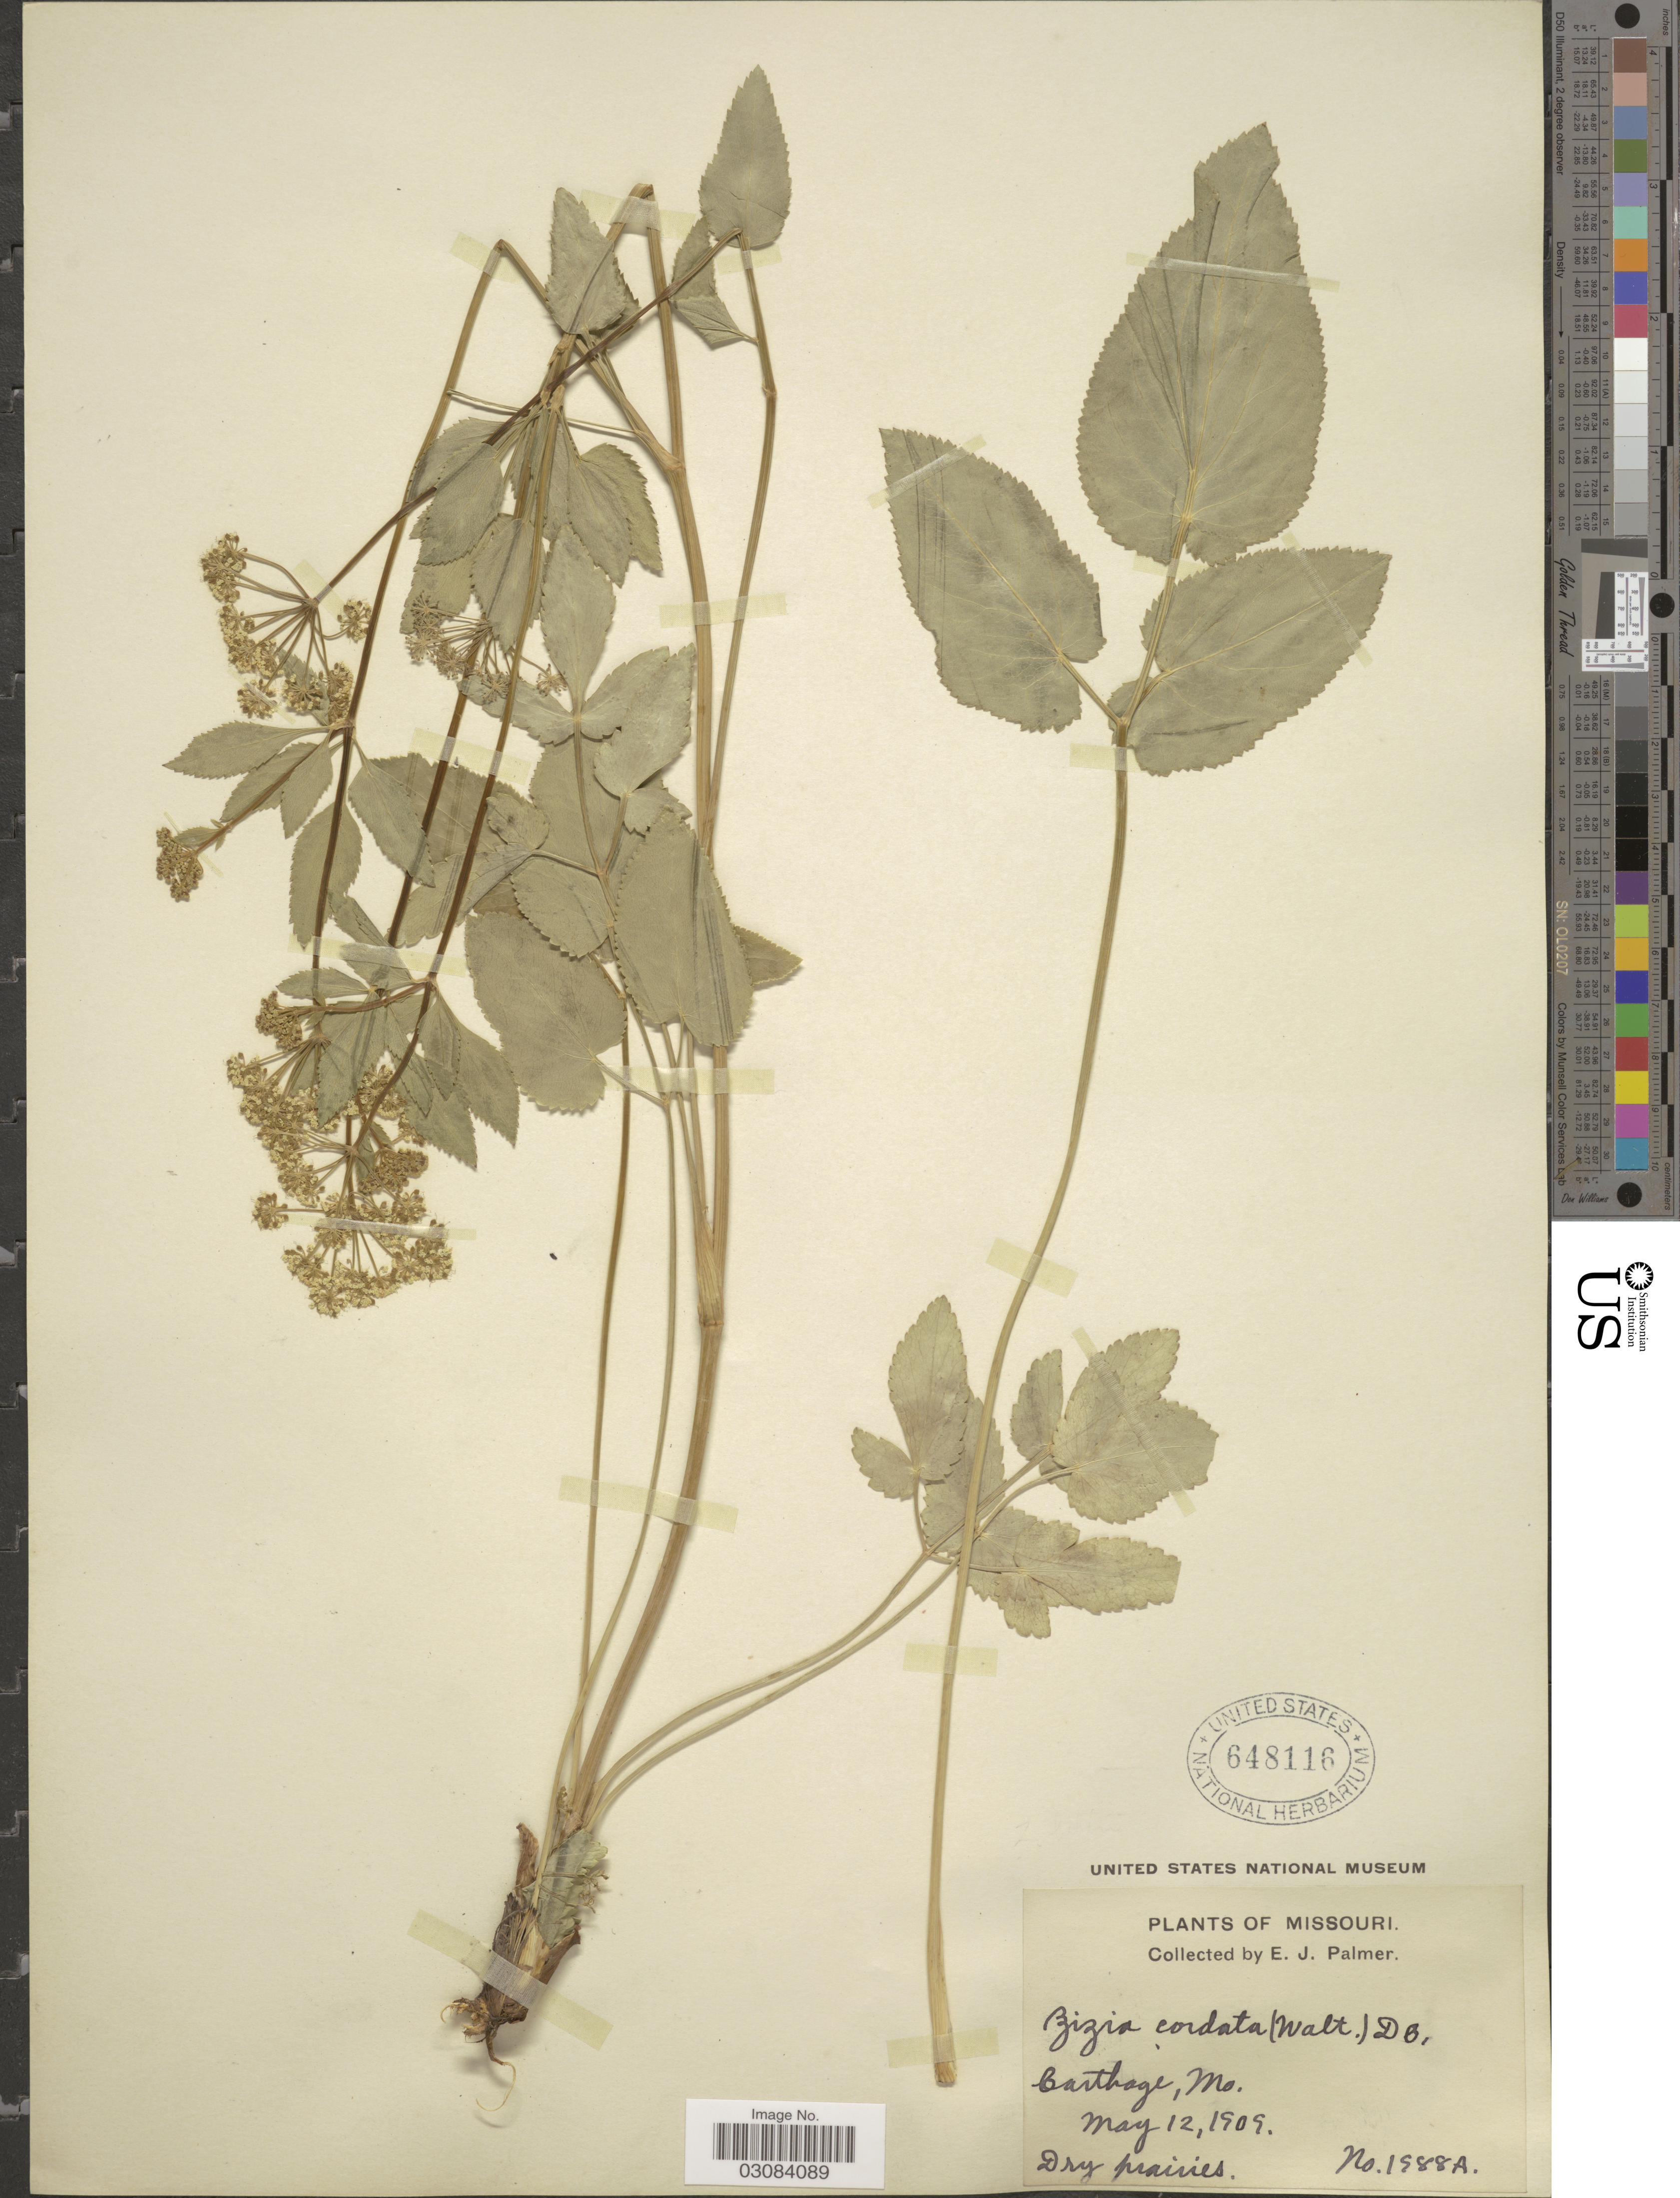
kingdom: Plantae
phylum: Tracheophyta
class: Magnoliopsida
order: Apiales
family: Apiaceae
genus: Zizia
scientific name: Zizia aurea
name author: (L.) Koch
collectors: E. J. Palmer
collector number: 1988A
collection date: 1909-05-12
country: United States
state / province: Missouri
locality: Carthage.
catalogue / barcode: US 648116